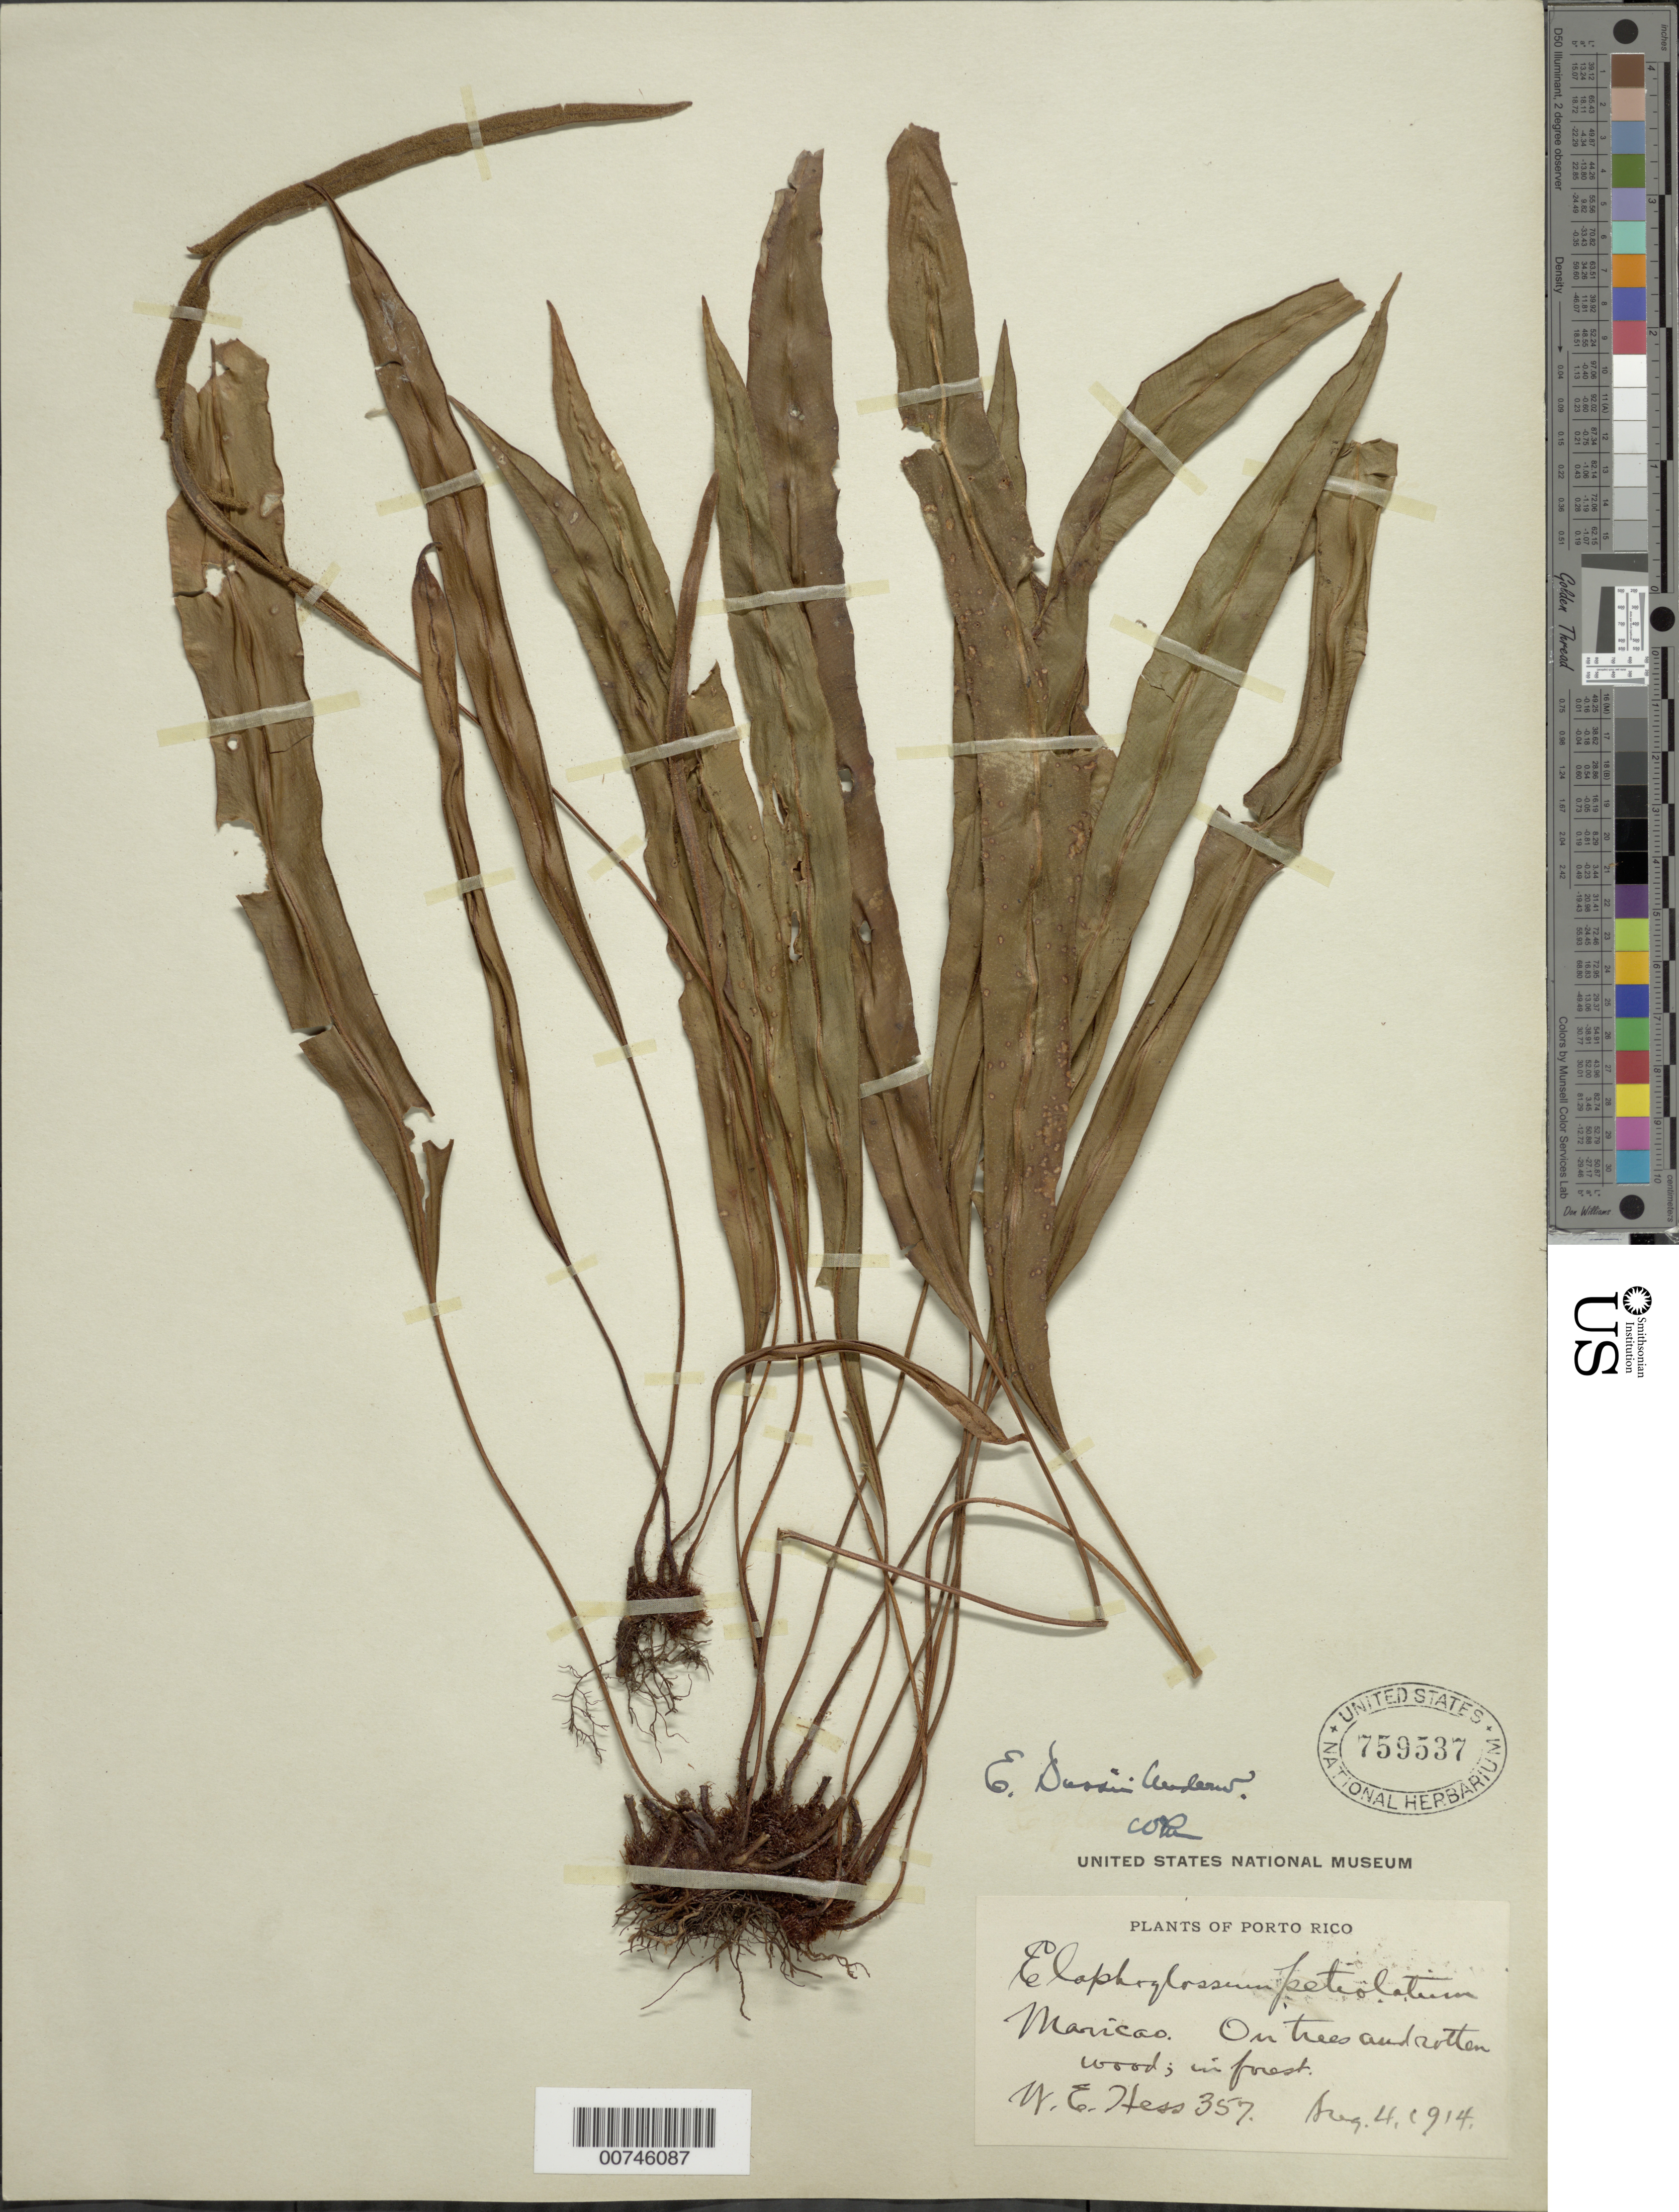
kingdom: Plantae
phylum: Tracheophyta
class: Polypodiopsida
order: Polypodiales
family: Dryopteridaceae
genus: Elaphoglossum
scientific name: Elaphoglossum petiolatum var. dussii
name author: (Underw. ex Maxon) Proctor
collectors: W. Hess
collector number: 357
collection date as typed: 04 Aug 1914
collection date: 1914-08-04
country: Puerto Rico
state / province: Maricao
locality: In forest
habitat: On tree and rotten wood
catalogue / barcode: US 759537